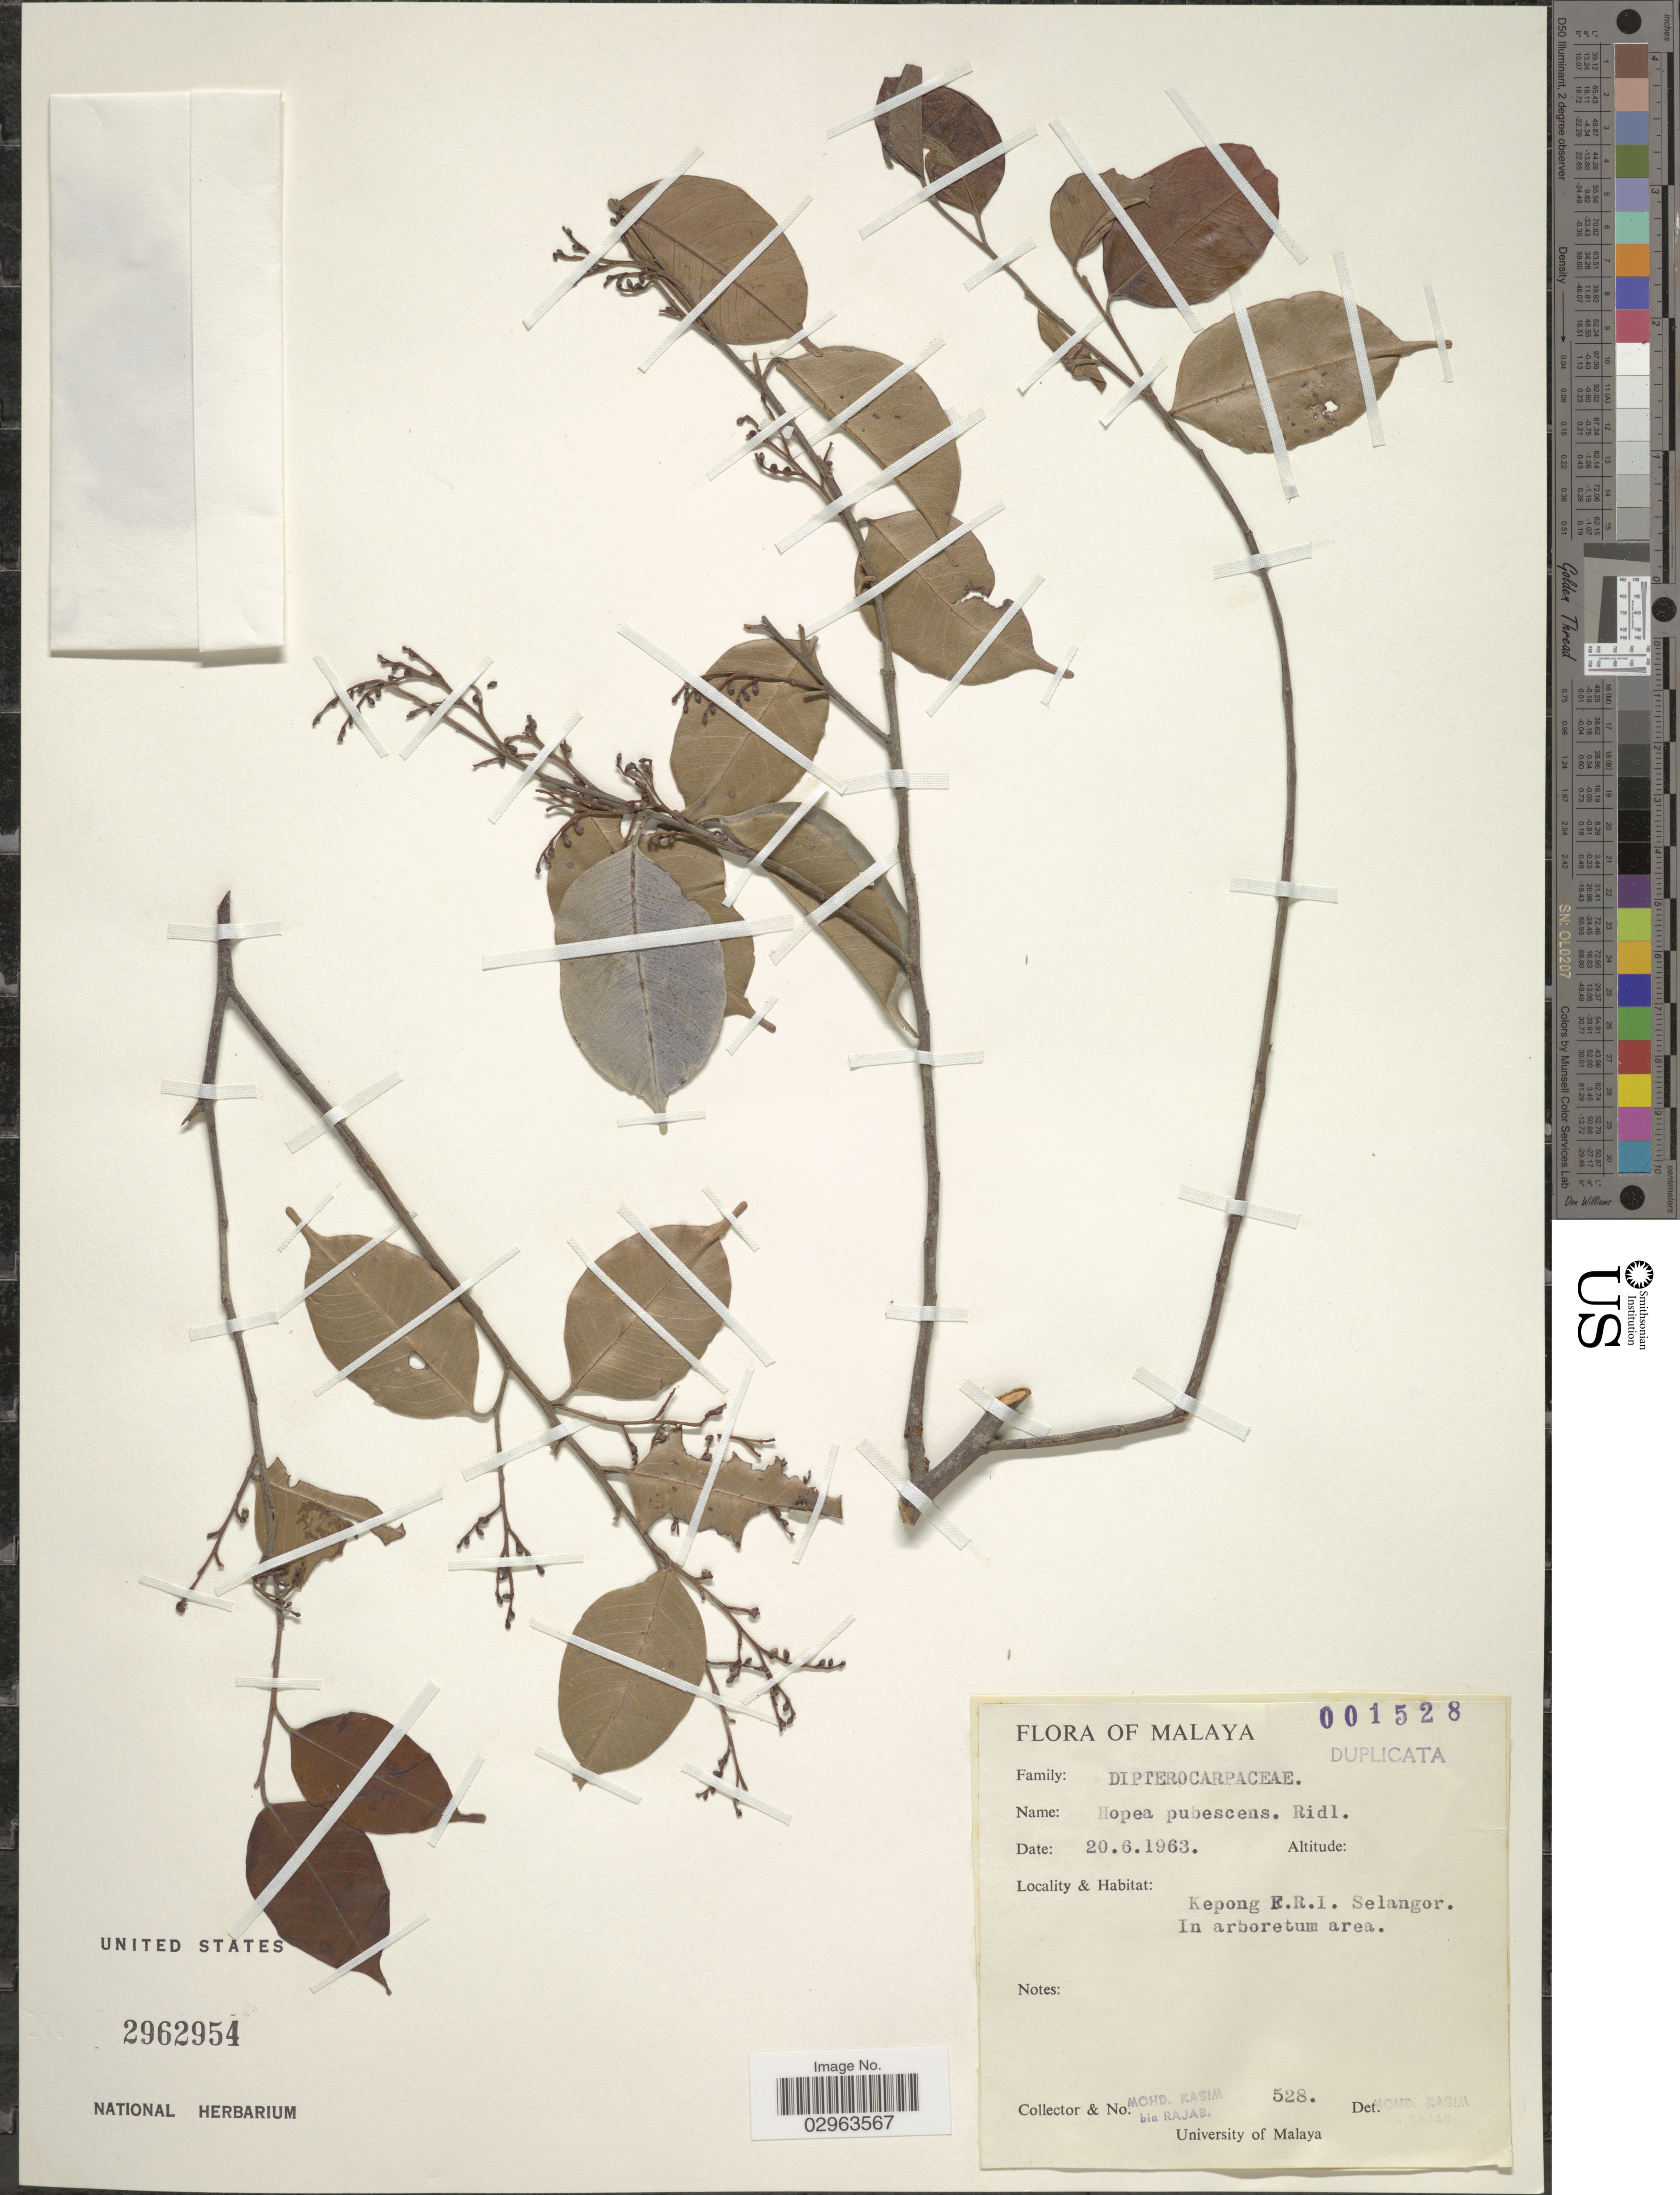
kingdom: Plantae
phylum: Tracheophyta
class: Magnoliopsida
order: Malvales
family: Dipterocarpaceae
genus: Hopea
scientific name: Hopea pubescens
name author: Ridl.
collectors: Mohd. Kasim bin Rajab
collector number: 528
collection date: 1963-06-20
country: Malaysia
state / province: Selangor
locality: Malaya. Kepong F.R.I. Selangor. In arboretum area.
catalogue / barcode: US 2962954